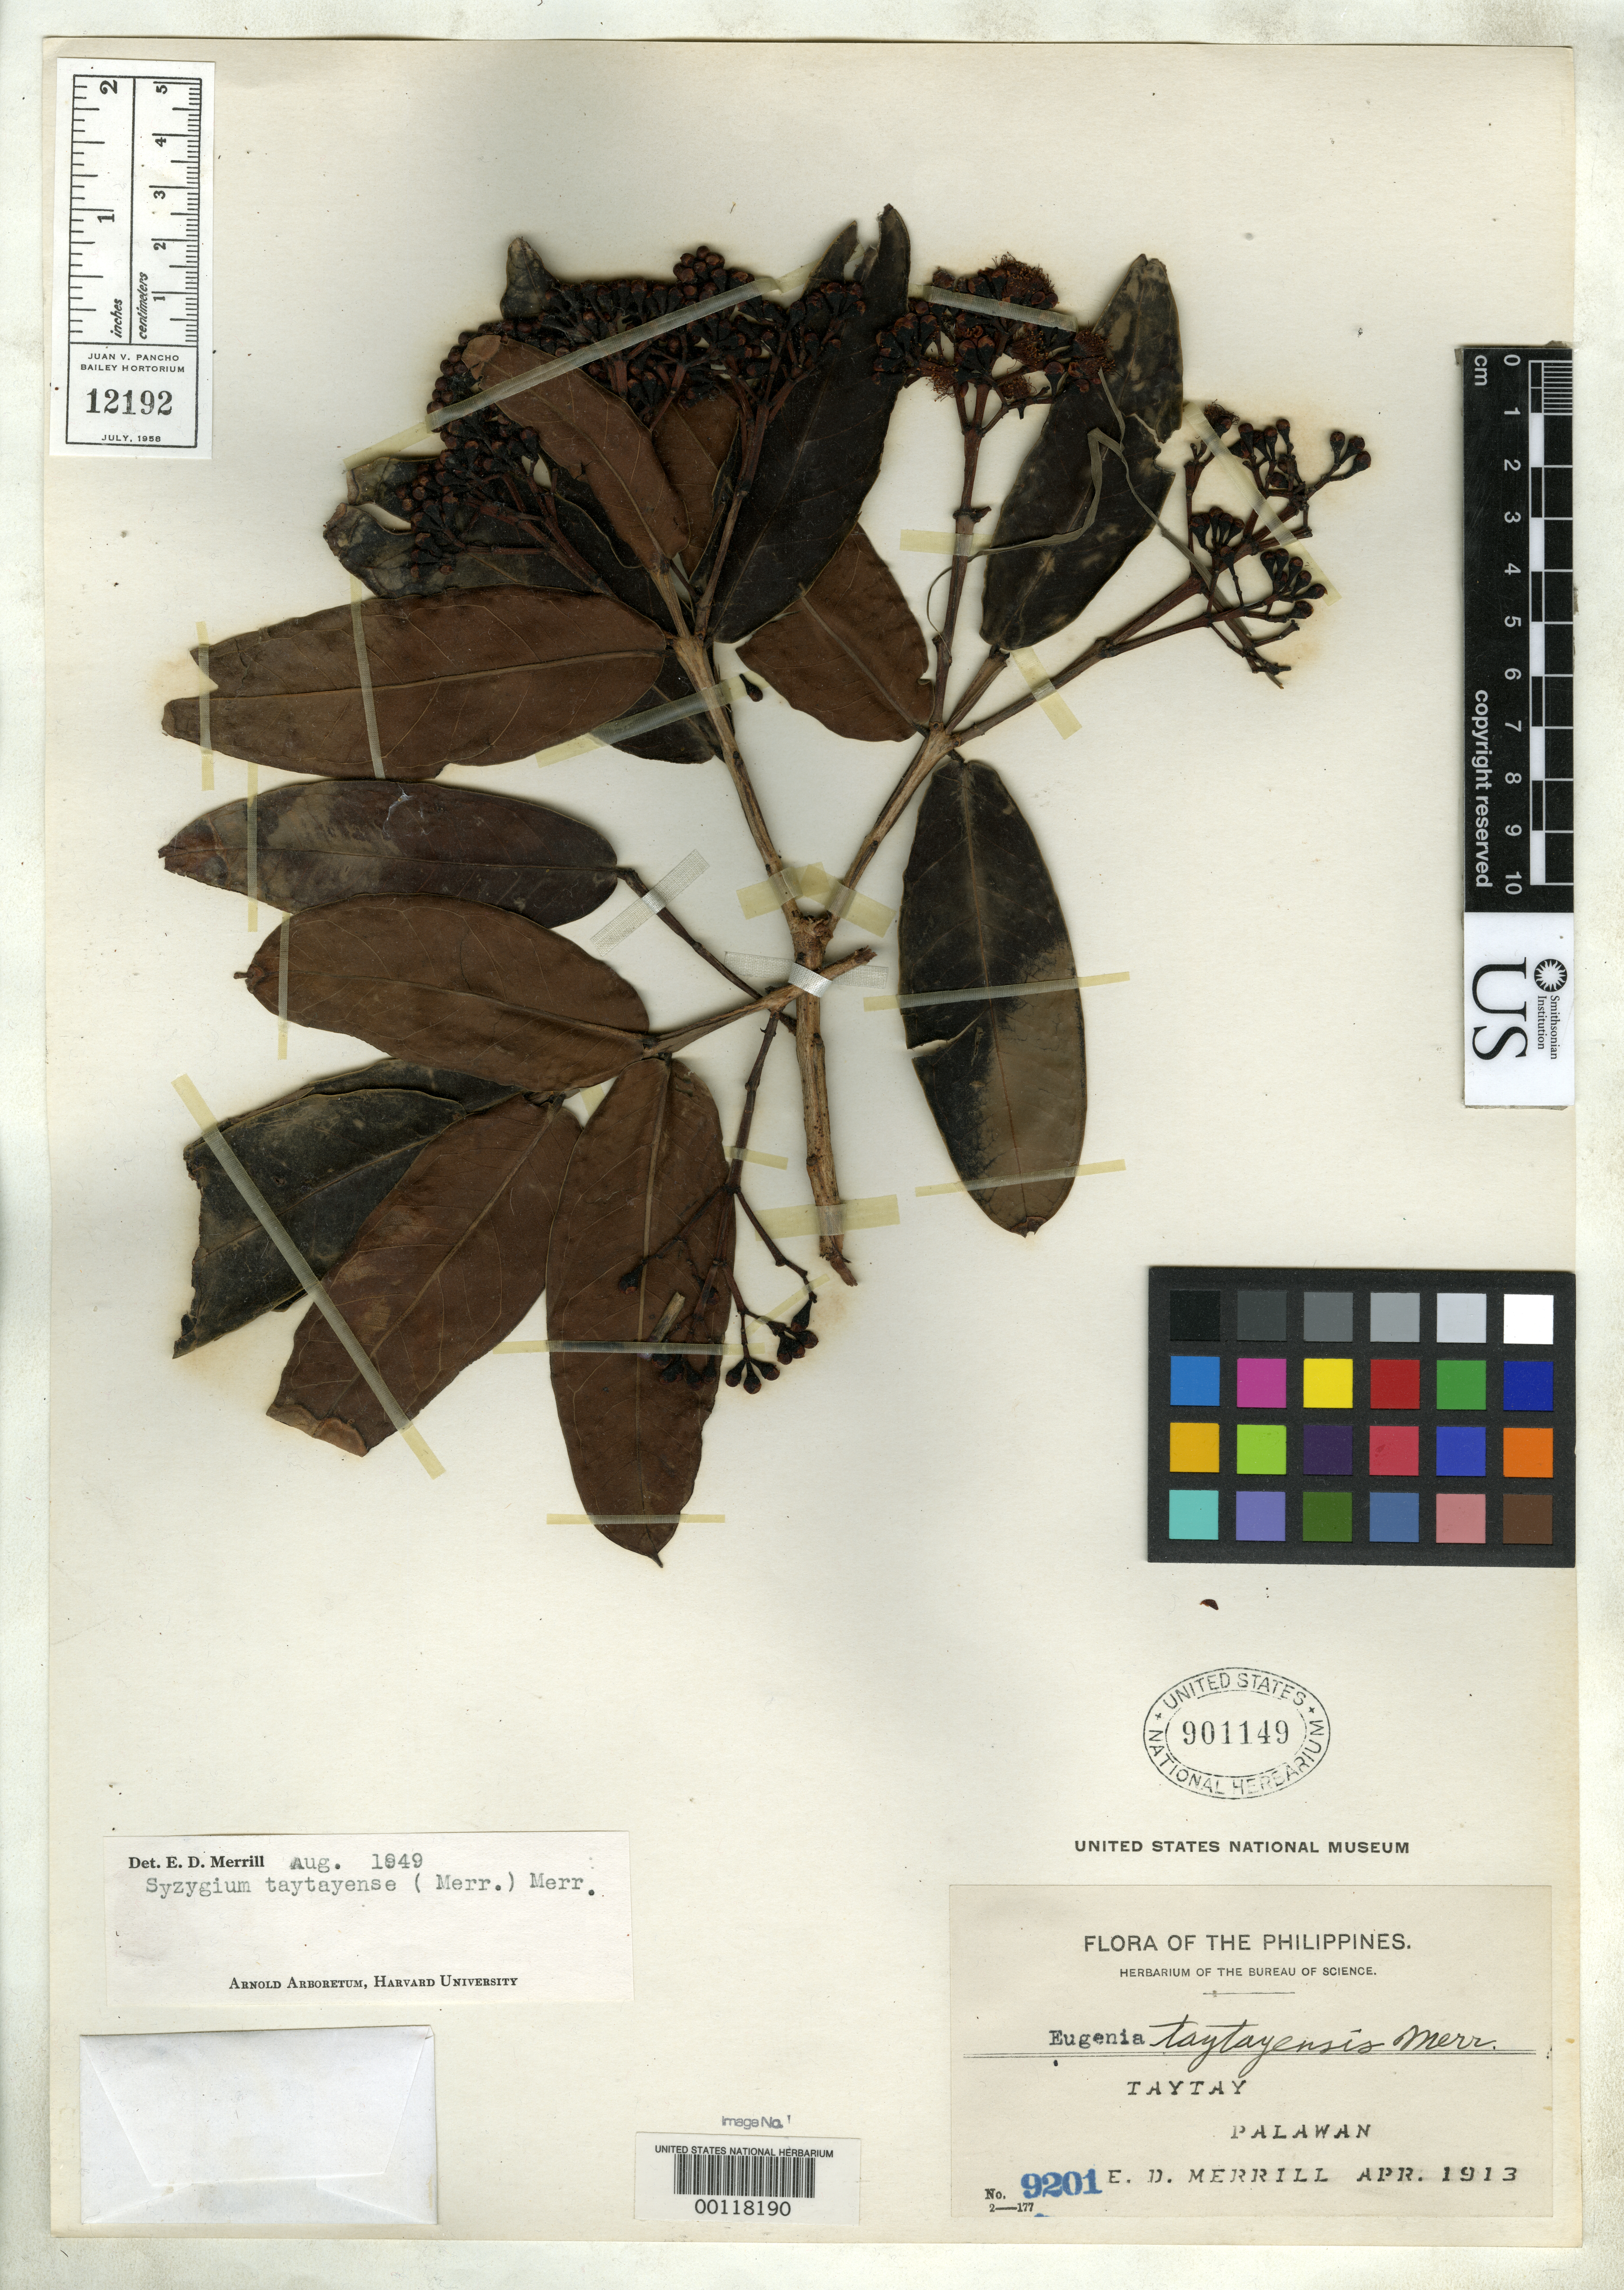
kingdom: Plantae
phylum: Tracheophyta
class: Magnoliopsida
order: Myrtales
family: Myrtaceae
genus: Eugenia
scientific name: Eugenia taytayensis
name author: Merr.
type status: Isotype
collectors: E. D. Merrill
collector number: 9201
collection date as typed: Apr 1913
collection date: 1913-04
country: Philippines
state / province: Mimaropa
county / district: Palawan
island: Palawan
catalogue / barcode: US 901149